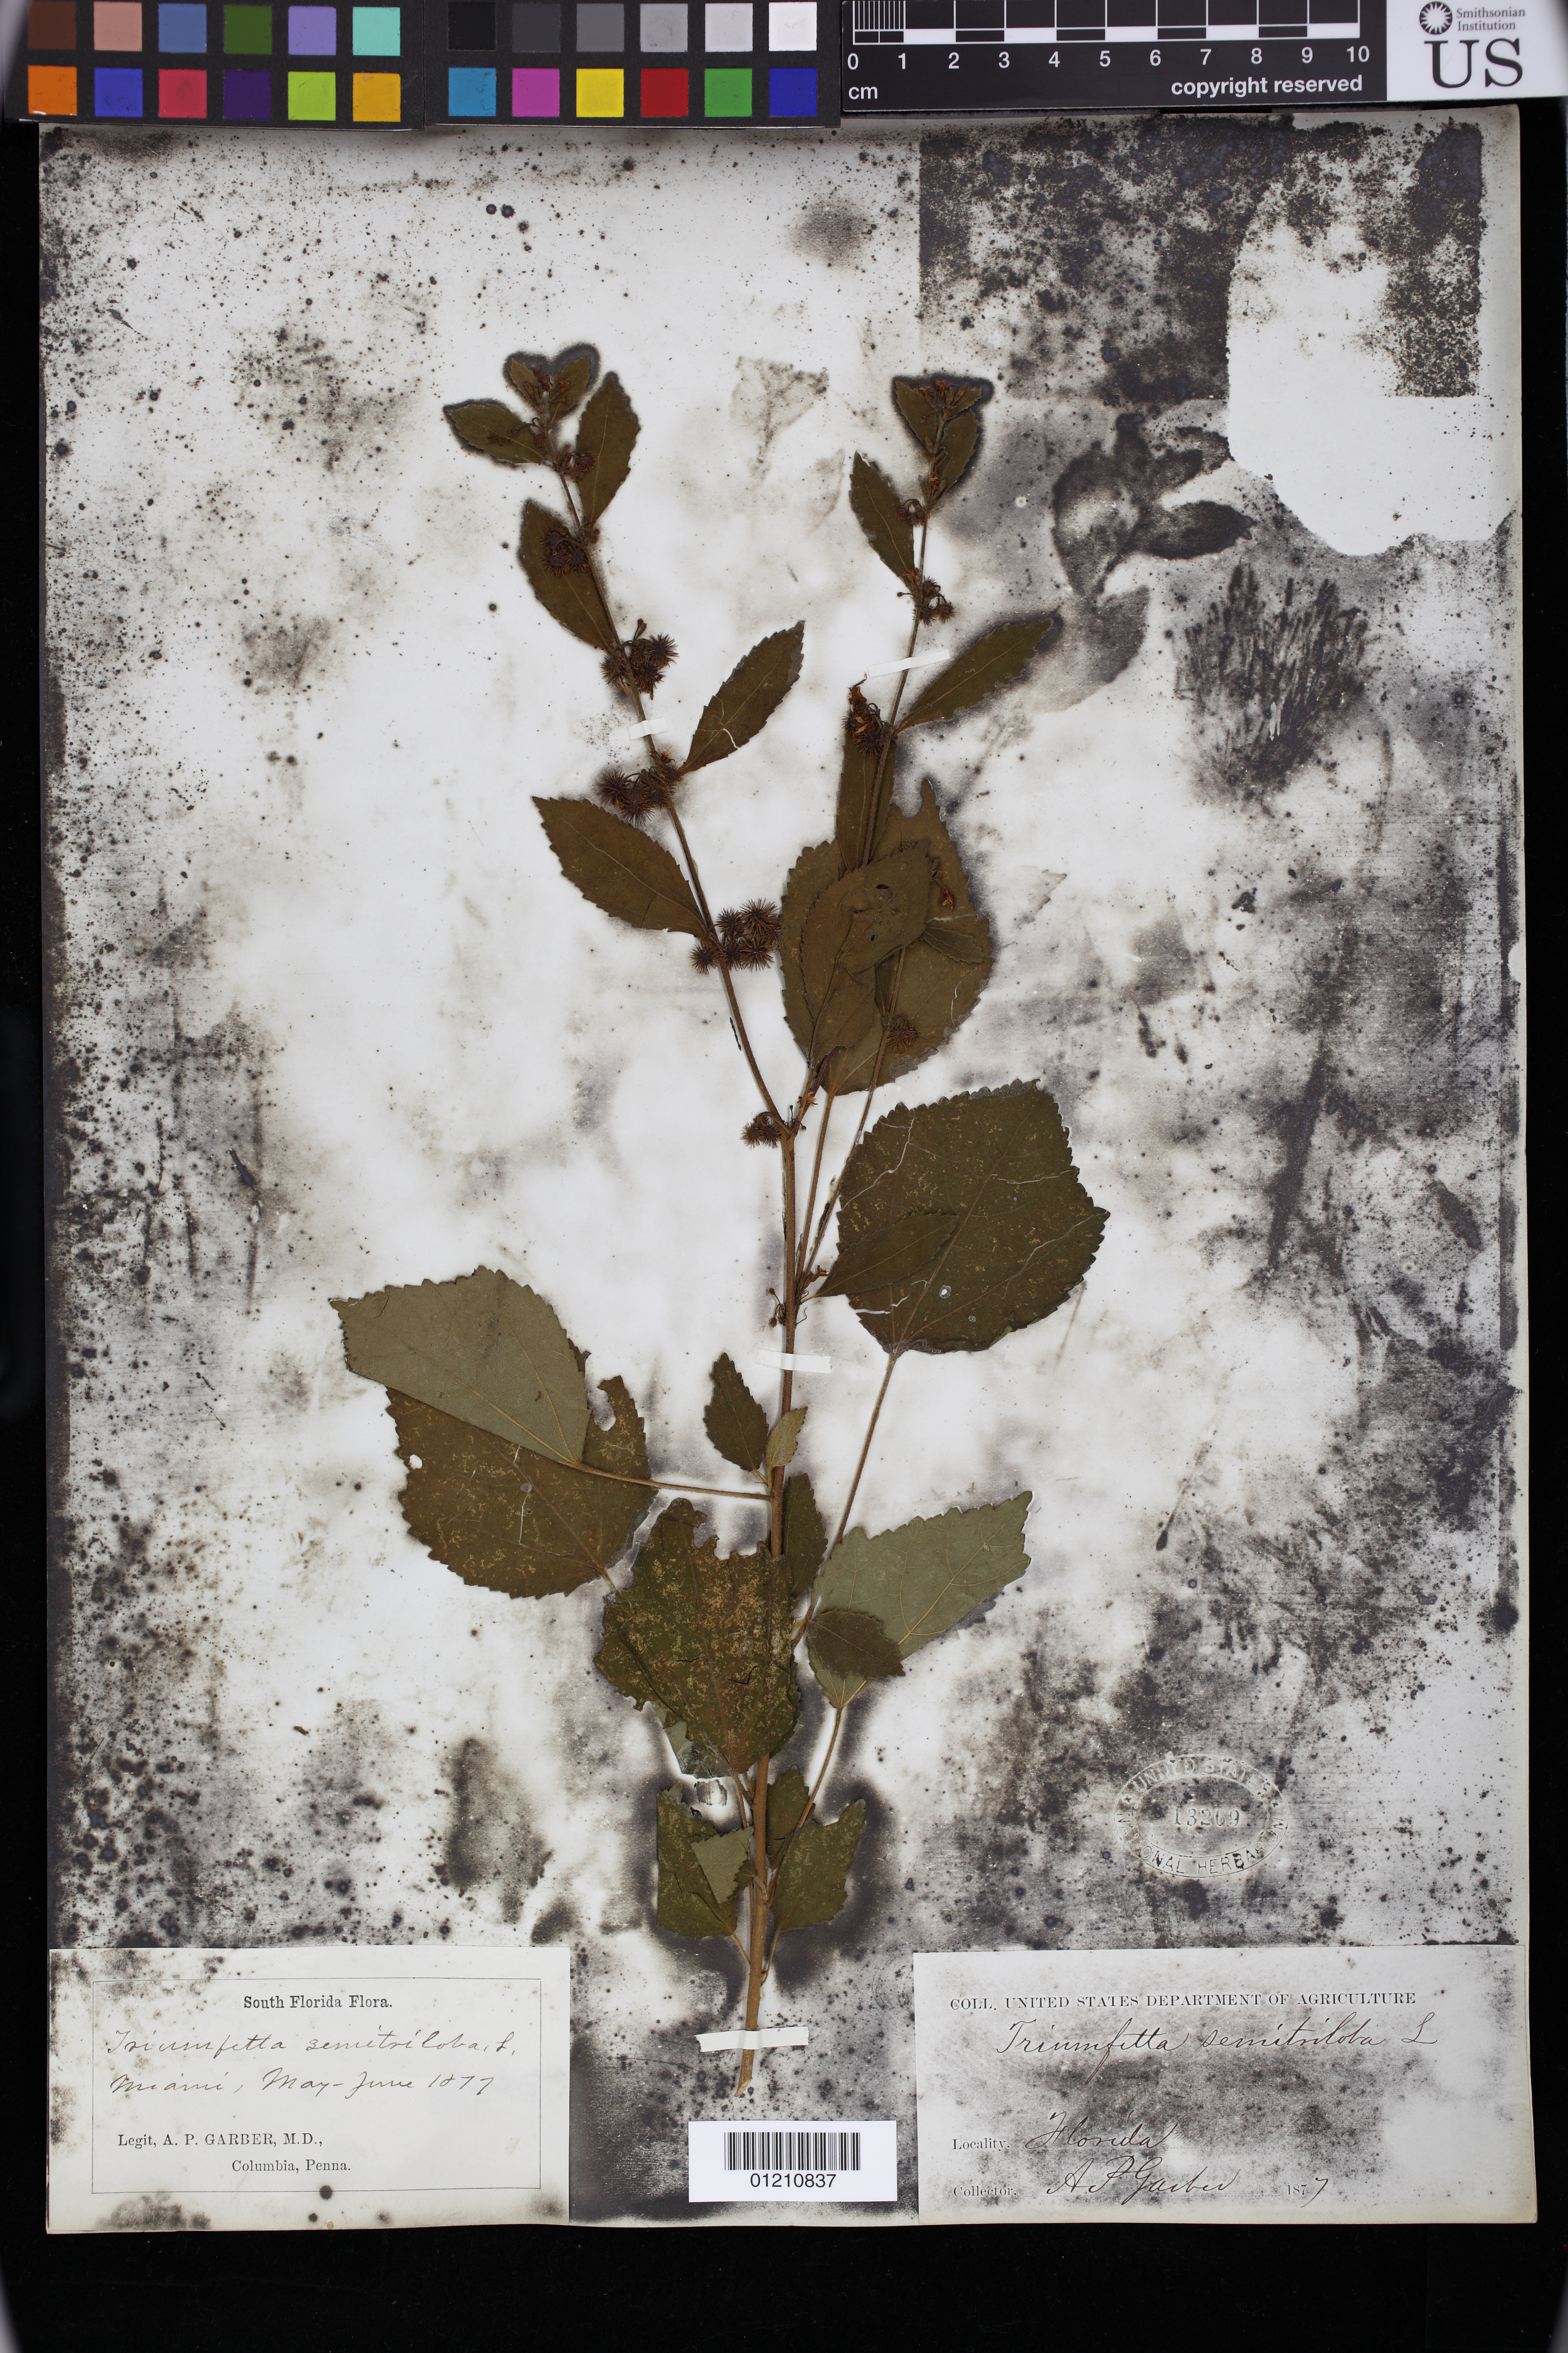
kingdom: Plantae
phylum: Tracheophyta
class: Magnoliopsida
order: Malvales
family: Malvaceae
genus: Triumfetta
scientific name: Triumfetta semitriloba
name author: Jacq.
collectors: A. P. Garber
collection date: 1877-05/1877-06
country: United States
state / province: Florida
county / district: Miami-Dade County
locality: Miami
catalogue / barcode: US 13269